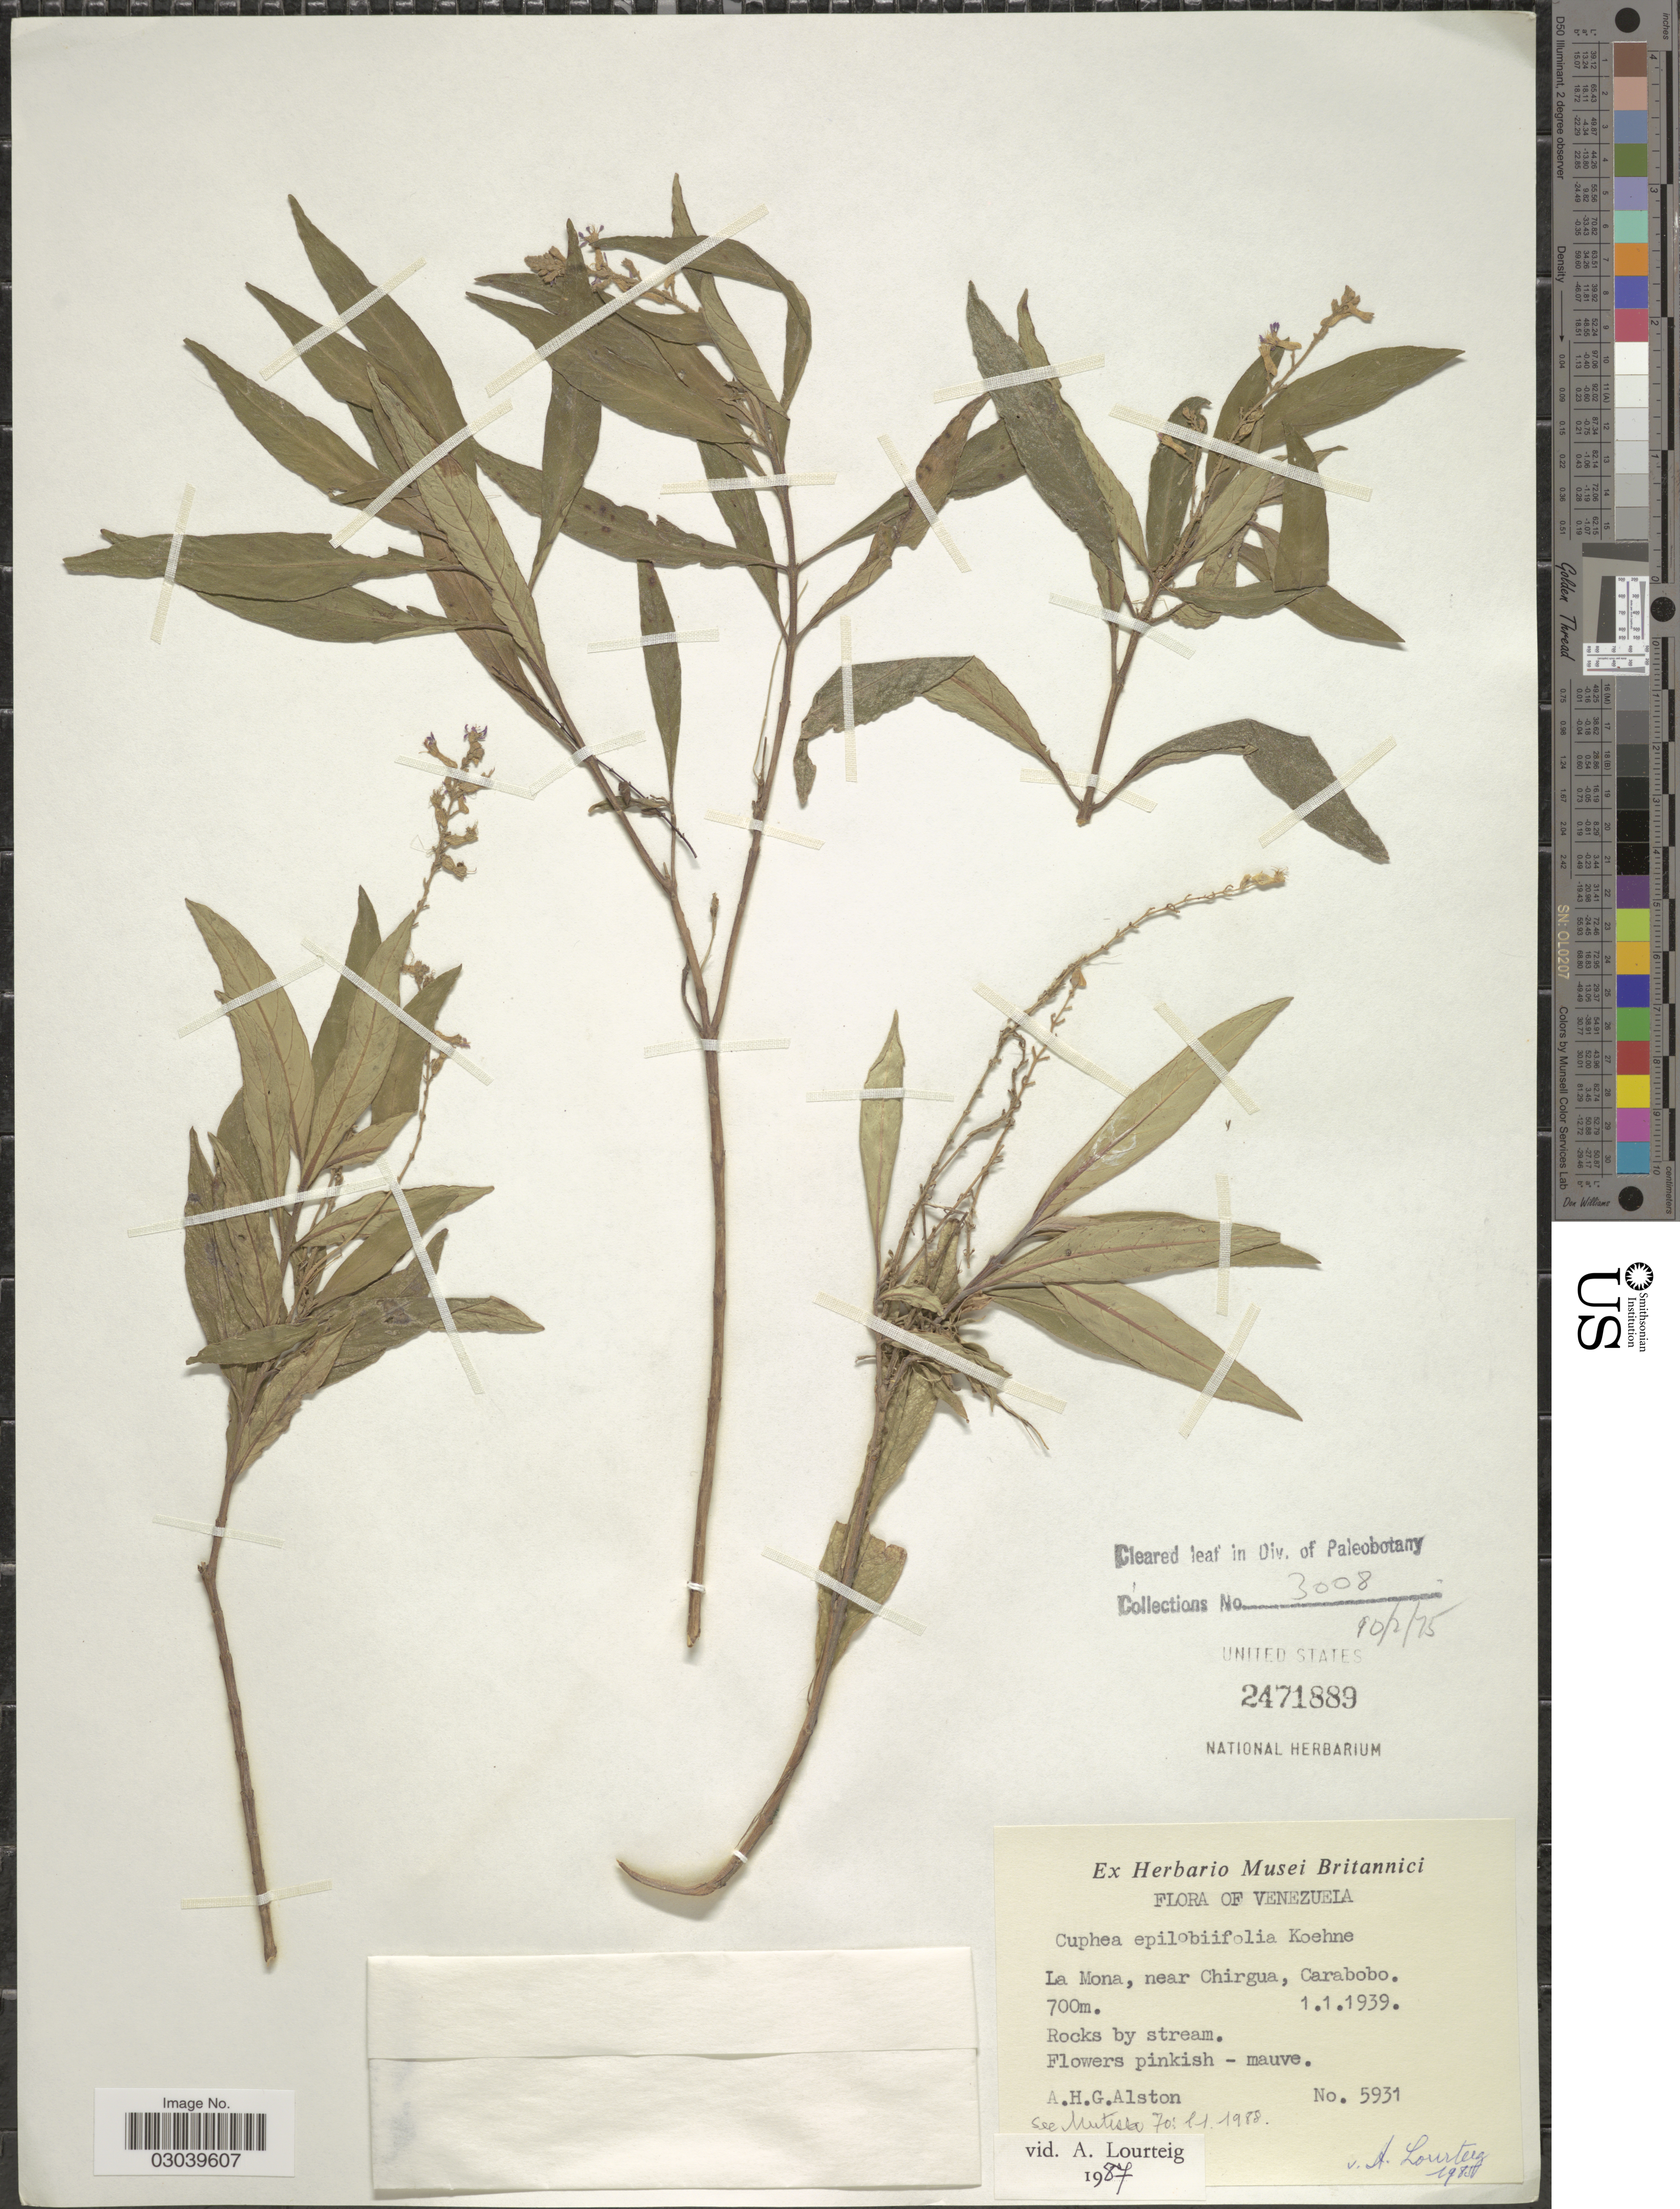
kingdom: Plantae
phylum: Tracheophyta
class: Magnoliopsida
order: Myrtales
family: Lythraceae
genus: Cuphea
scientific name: Cuphea epilobiifolia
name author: Koehne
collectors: A. H. Alston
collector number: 5931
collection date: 1939-01-01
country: Venezuela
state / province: Carabobo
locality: La Mona, near Chirgua.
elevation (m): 700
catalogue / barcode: US 2471889